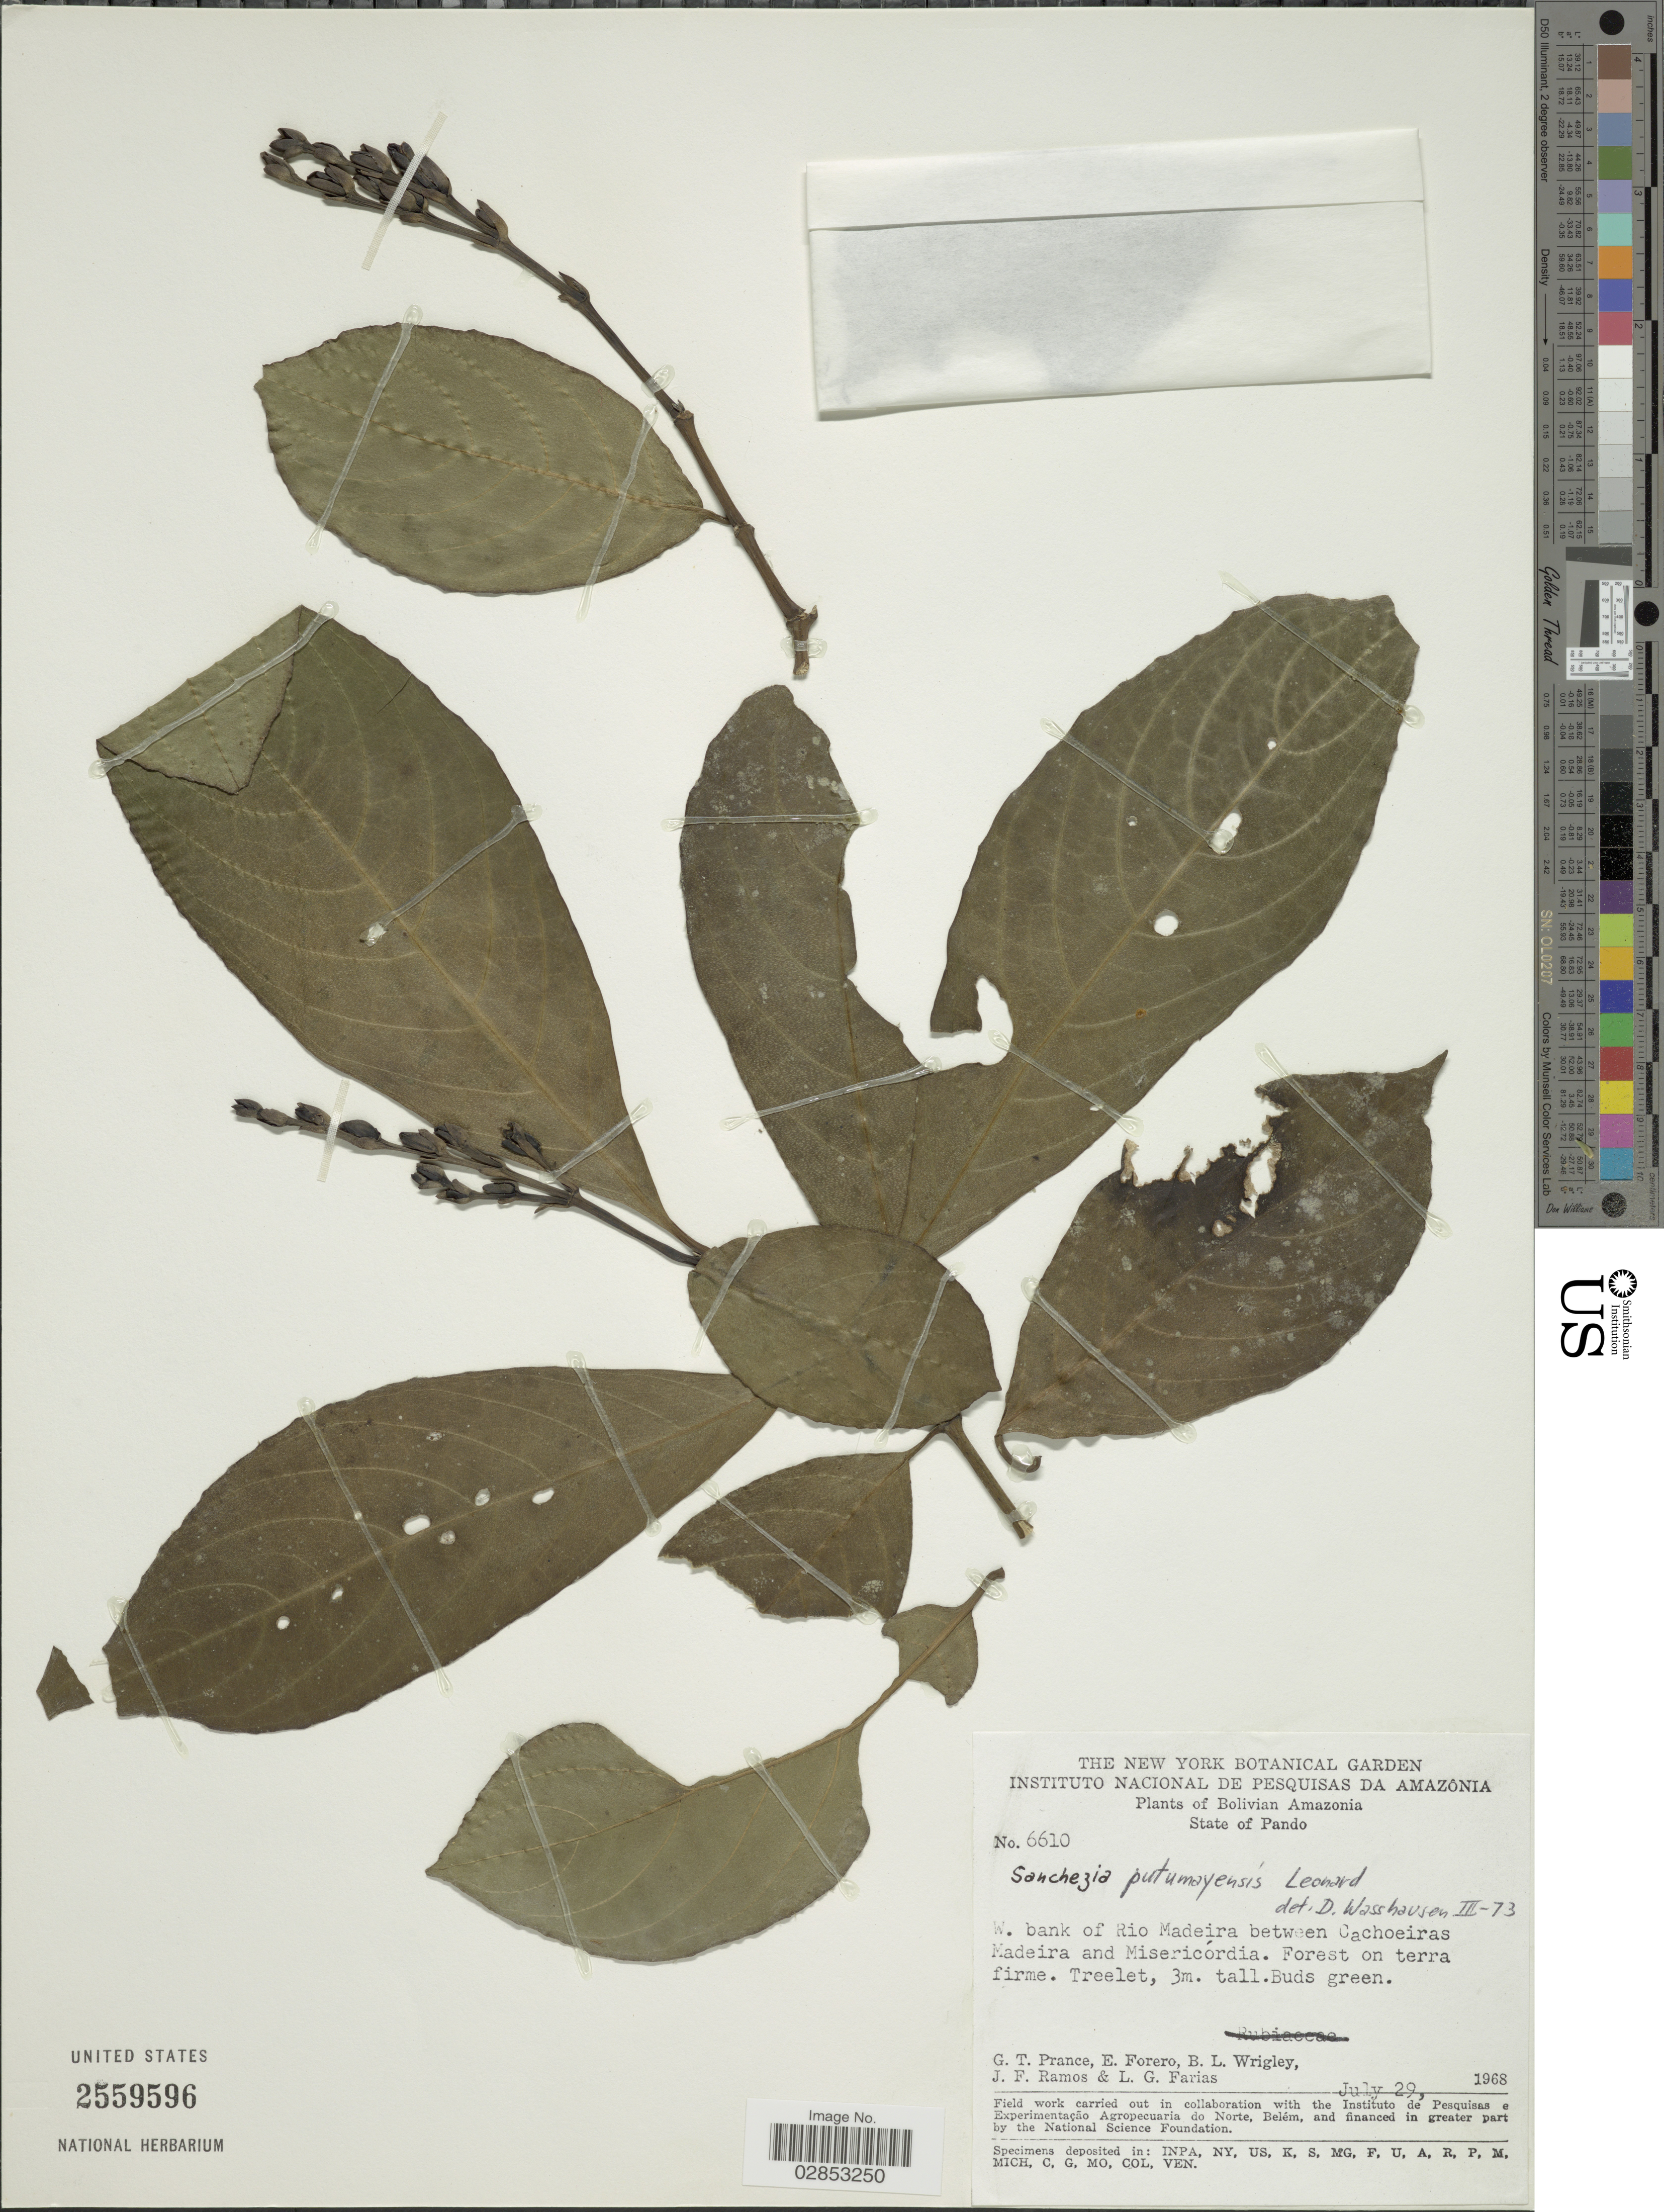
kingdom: Plantae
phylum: Tracheophyta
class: Magnoliopsida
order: Lamiales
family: Acanthaceae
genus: Sanchezia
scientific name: Sanchezia lispa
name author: Leonard & L.B. Sm.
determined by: Azevedo, Igor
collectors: G. T. Prance, E. Forero, B. L. Wrigley, J. F. Ramos & L. G. Farias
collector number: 6610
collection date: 1968-07-29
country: Bolivia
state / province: Pando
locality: Bolivian Amazonia, State of Pando, W. bank of Rio Madeira between Cachoeiras Madeira and Misericórdia.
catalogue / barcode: US 2559596